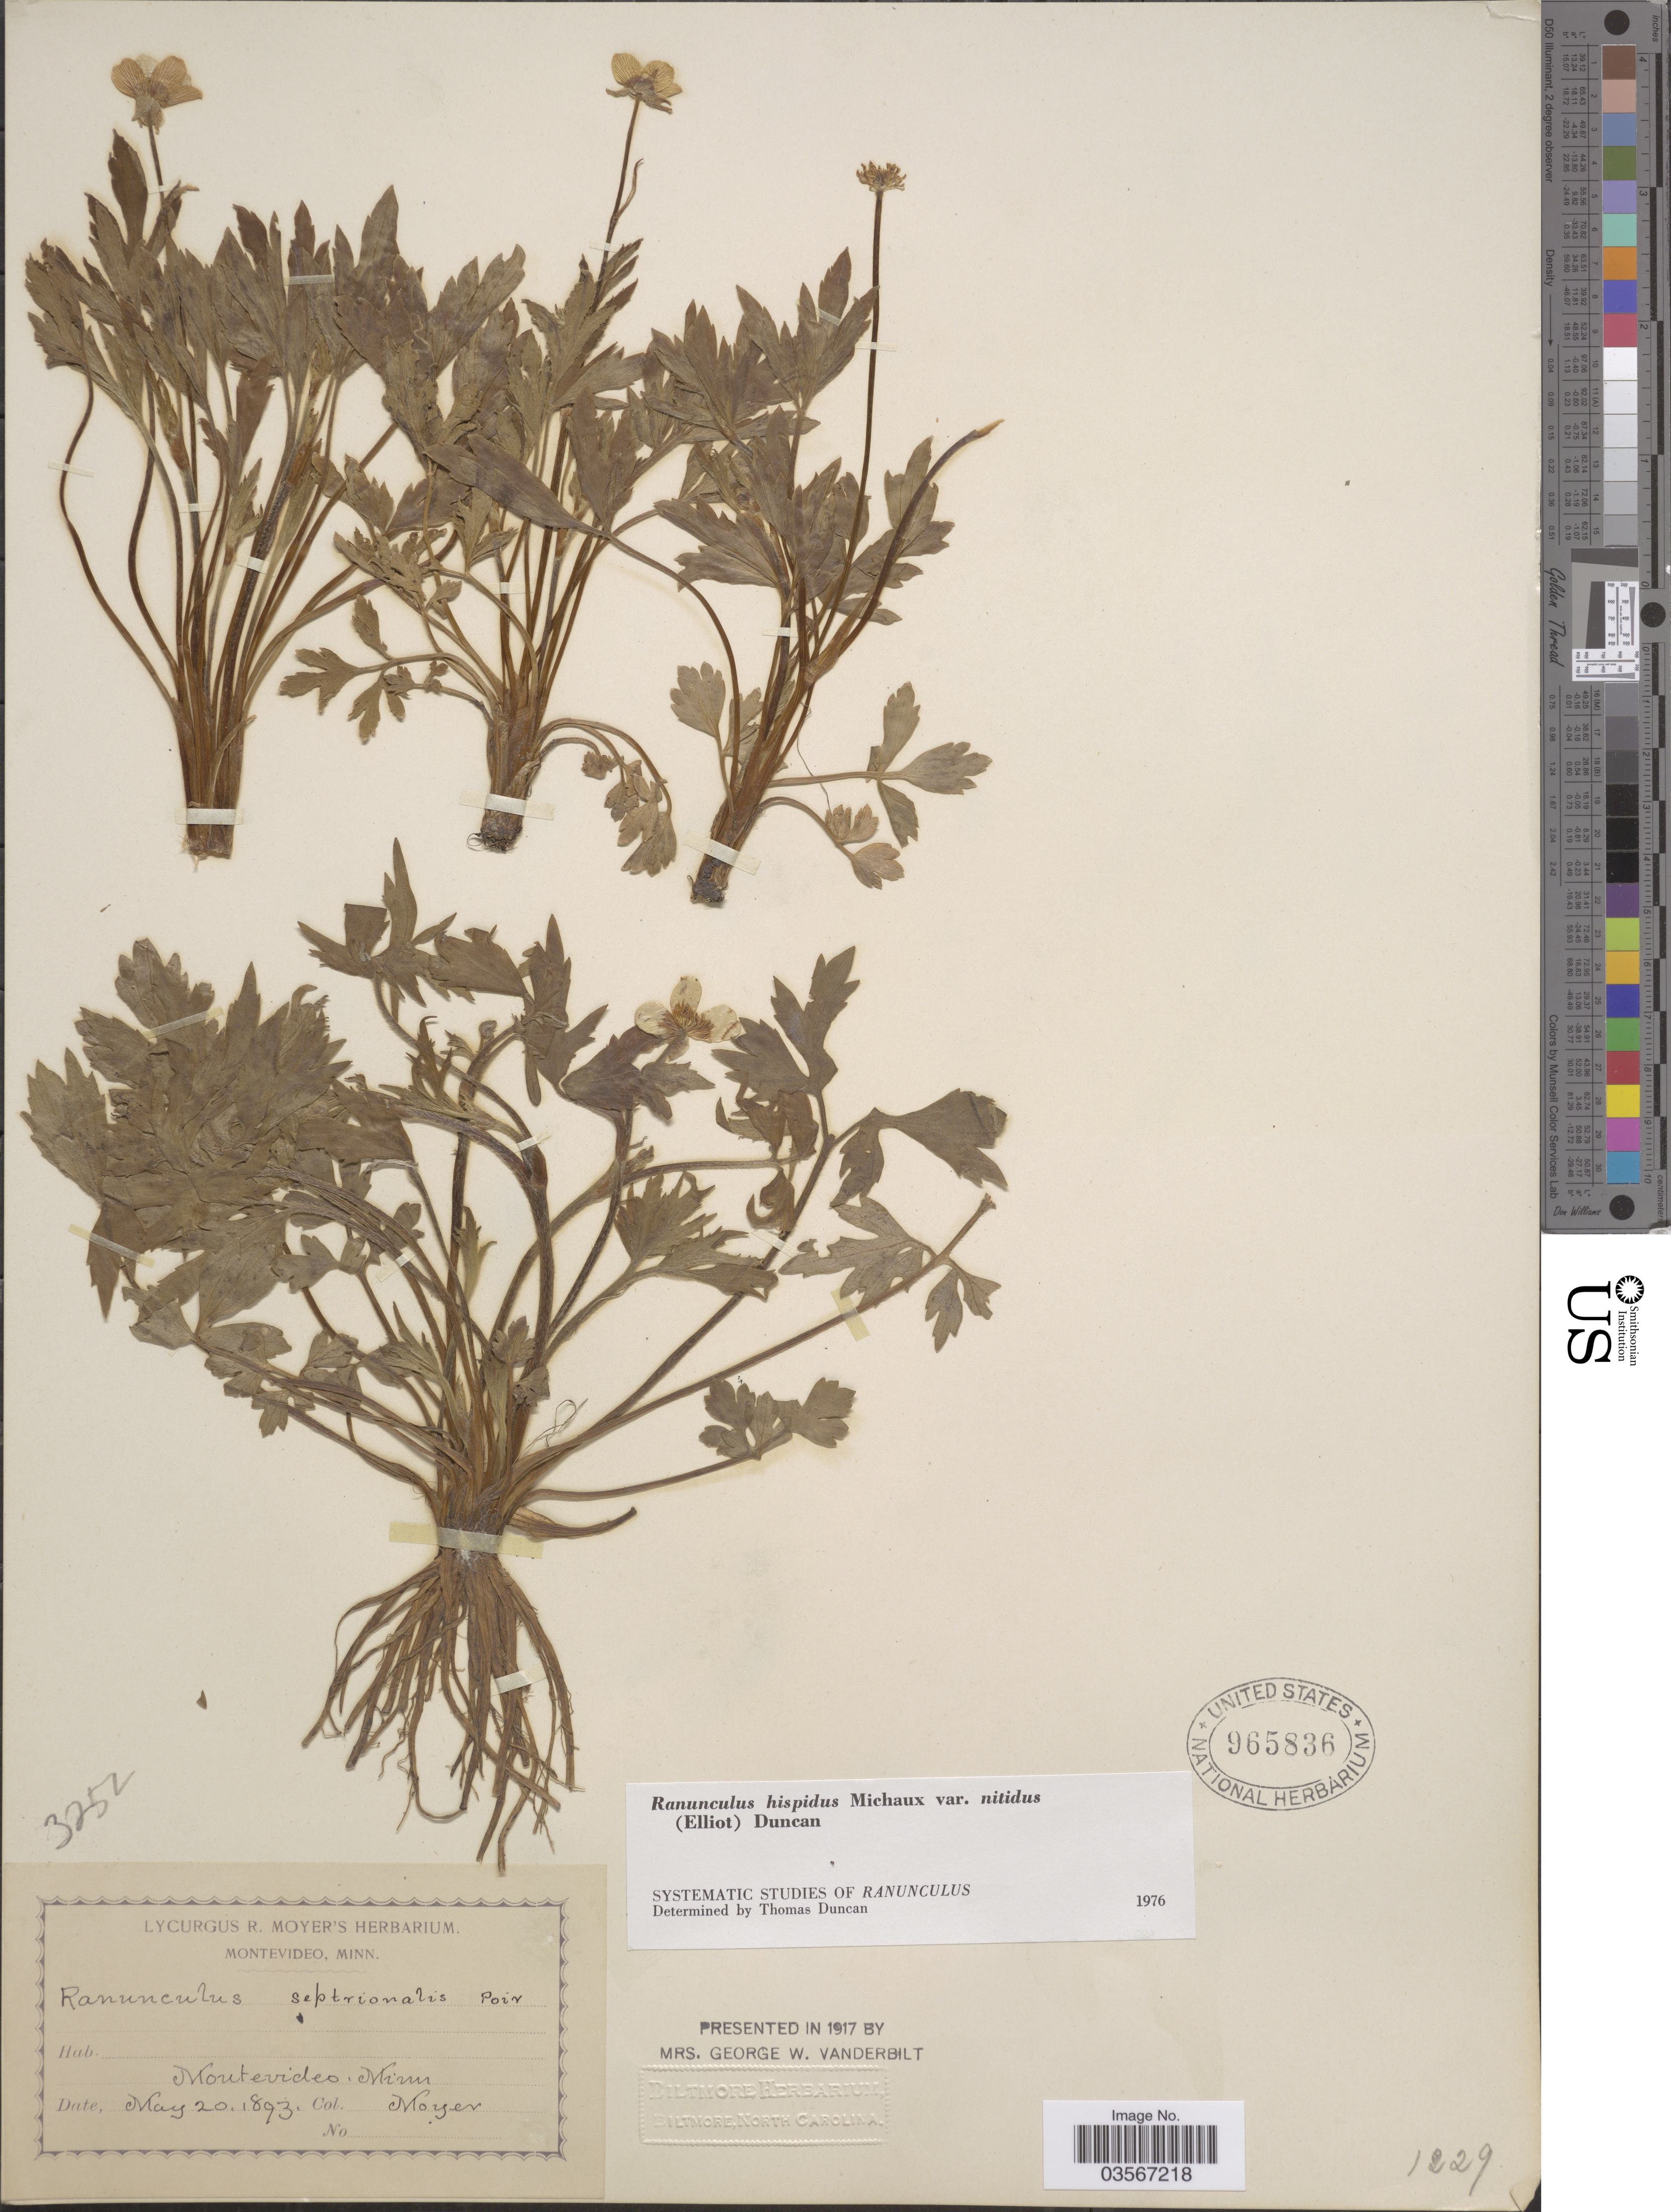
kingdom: Plantae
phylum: Tracheophyta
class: Magnoliopsida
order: Ranunculales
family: Ranunculaceae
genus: Ranunculus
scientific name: Ranunculus hispidus var. nitidus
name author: (Chapm.) T. Duncan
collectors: Moyer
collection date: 1893-05-20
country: United States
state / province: Minnesota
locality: Montevideo.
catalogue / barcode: US 965836